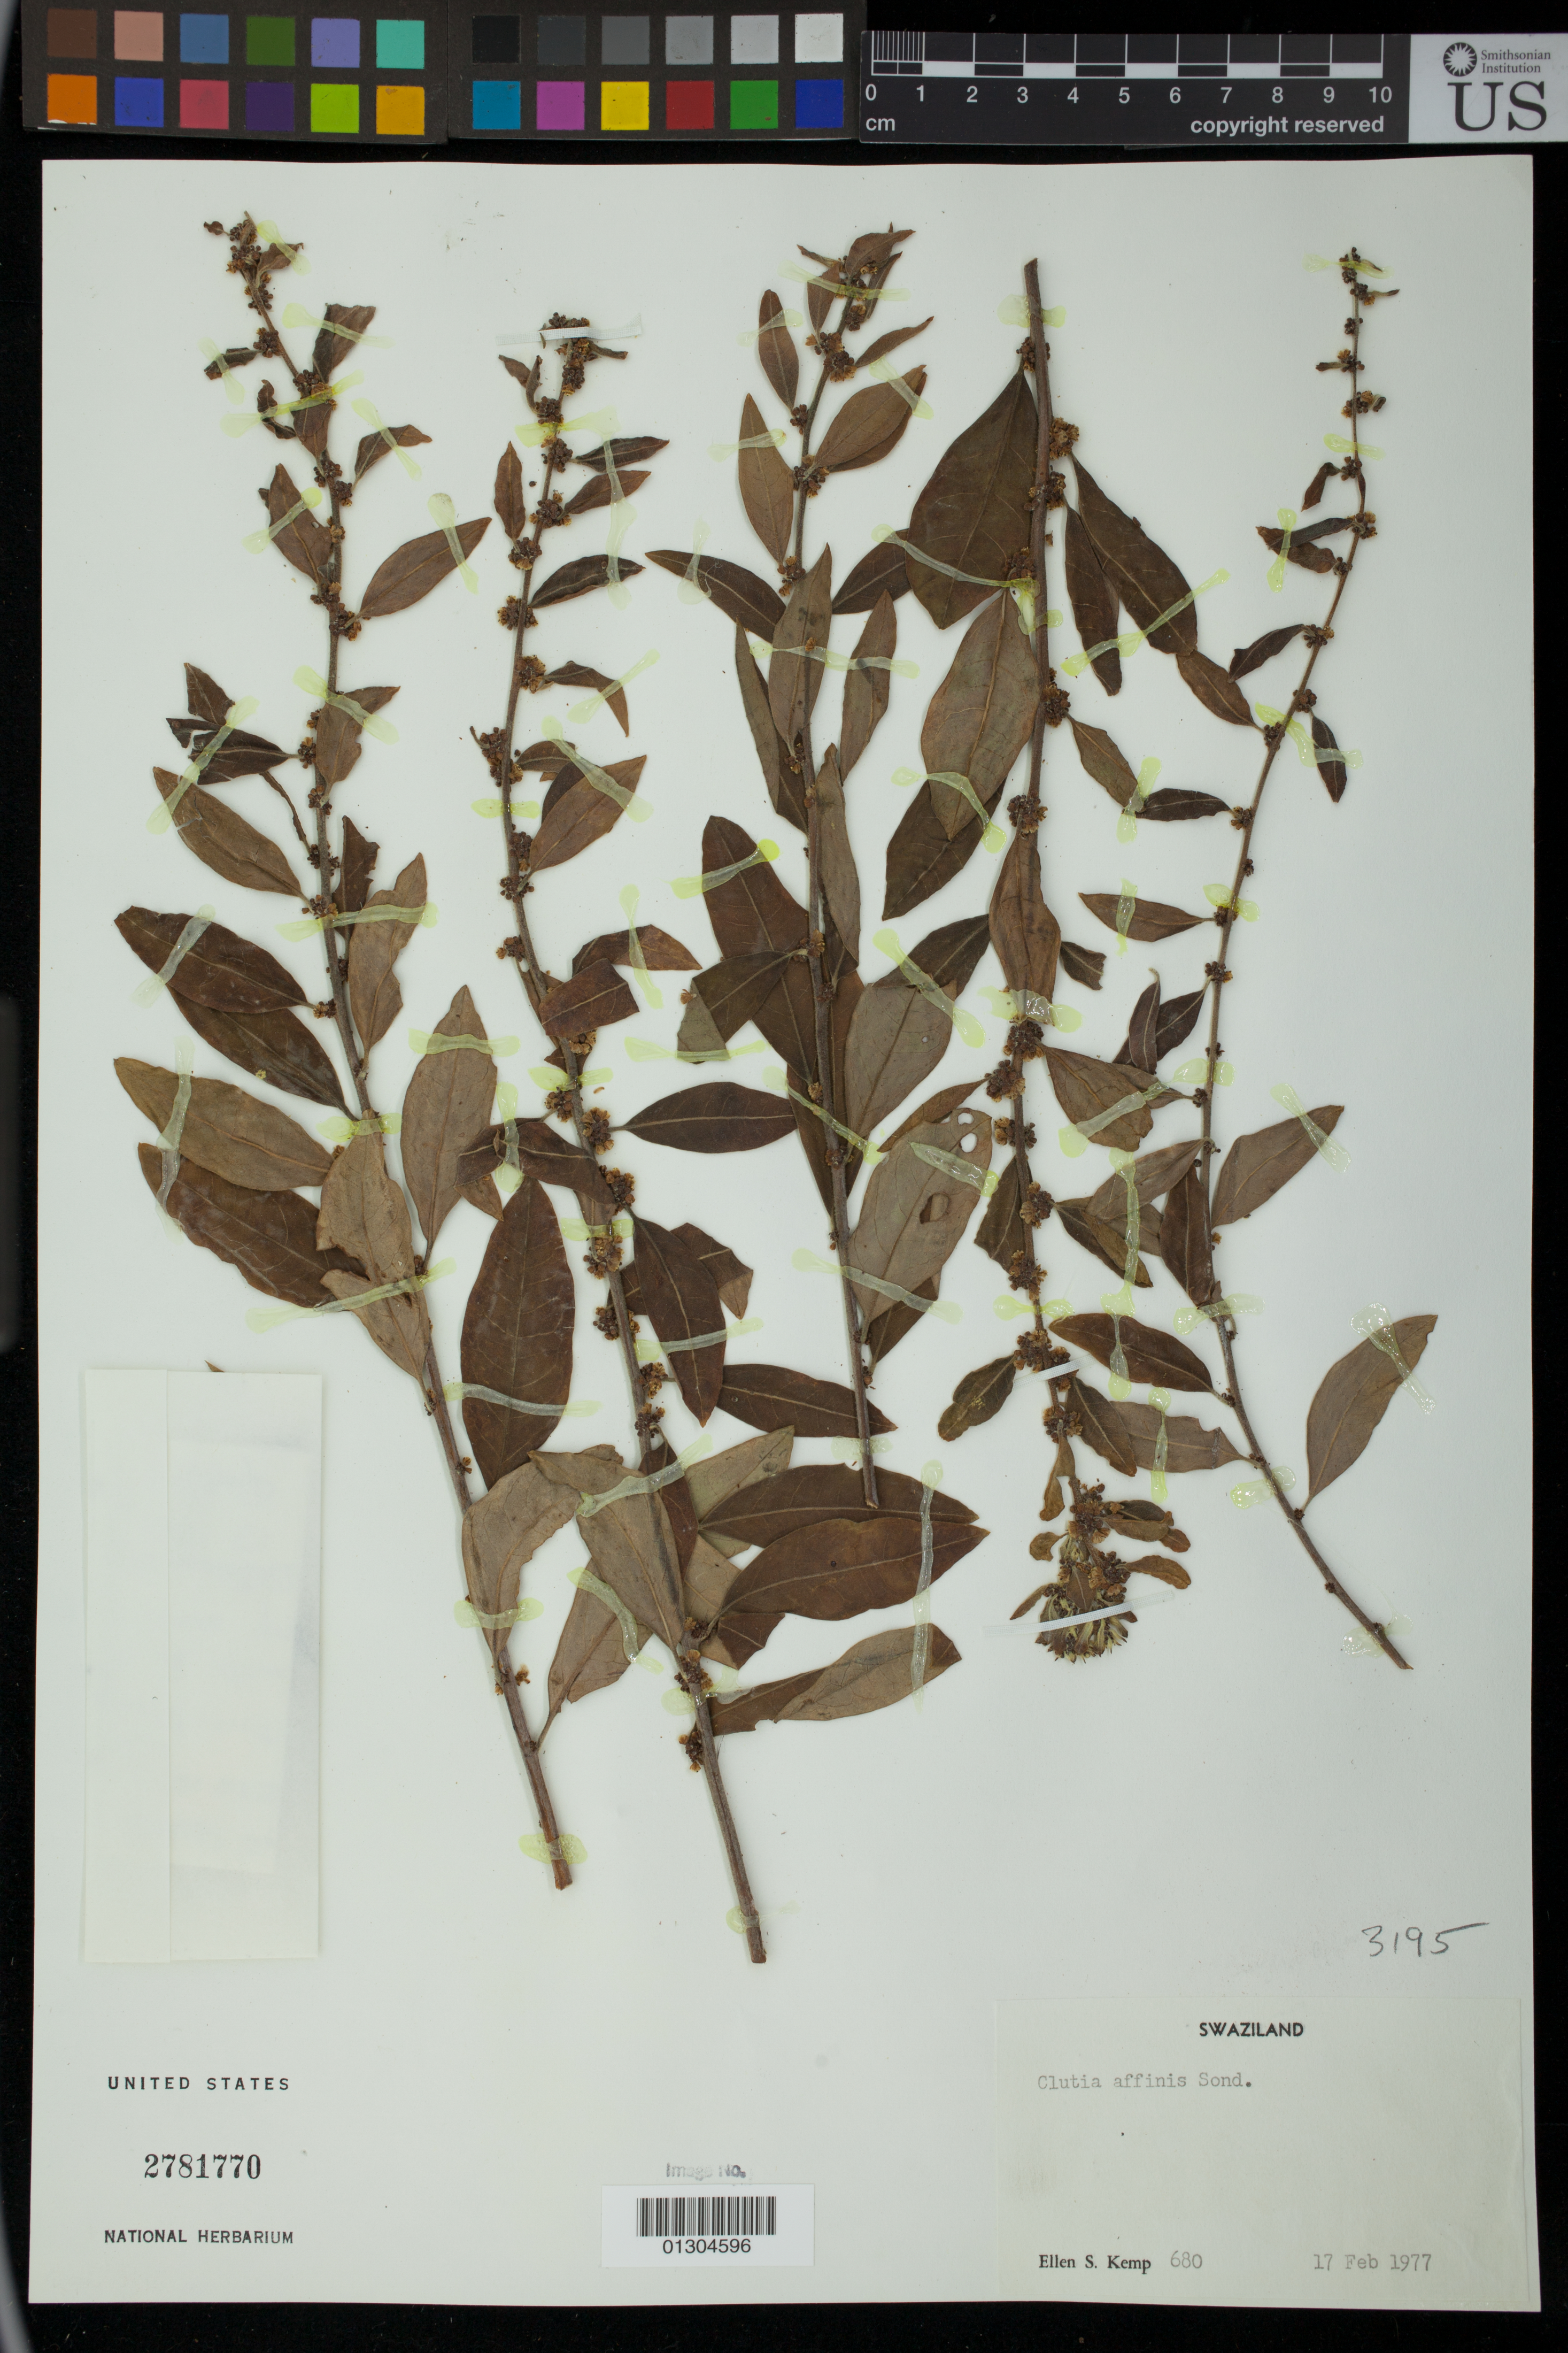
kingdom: Plantae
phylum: Tracheophyta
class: Magnoliopsida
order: Malpighiales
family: Peraceae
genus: Clutia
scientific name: Clutia affinis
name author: Sond.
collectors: E. S. Kemp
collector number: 680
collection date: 1977-02-17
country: Eswatini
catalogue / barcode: US 2781770